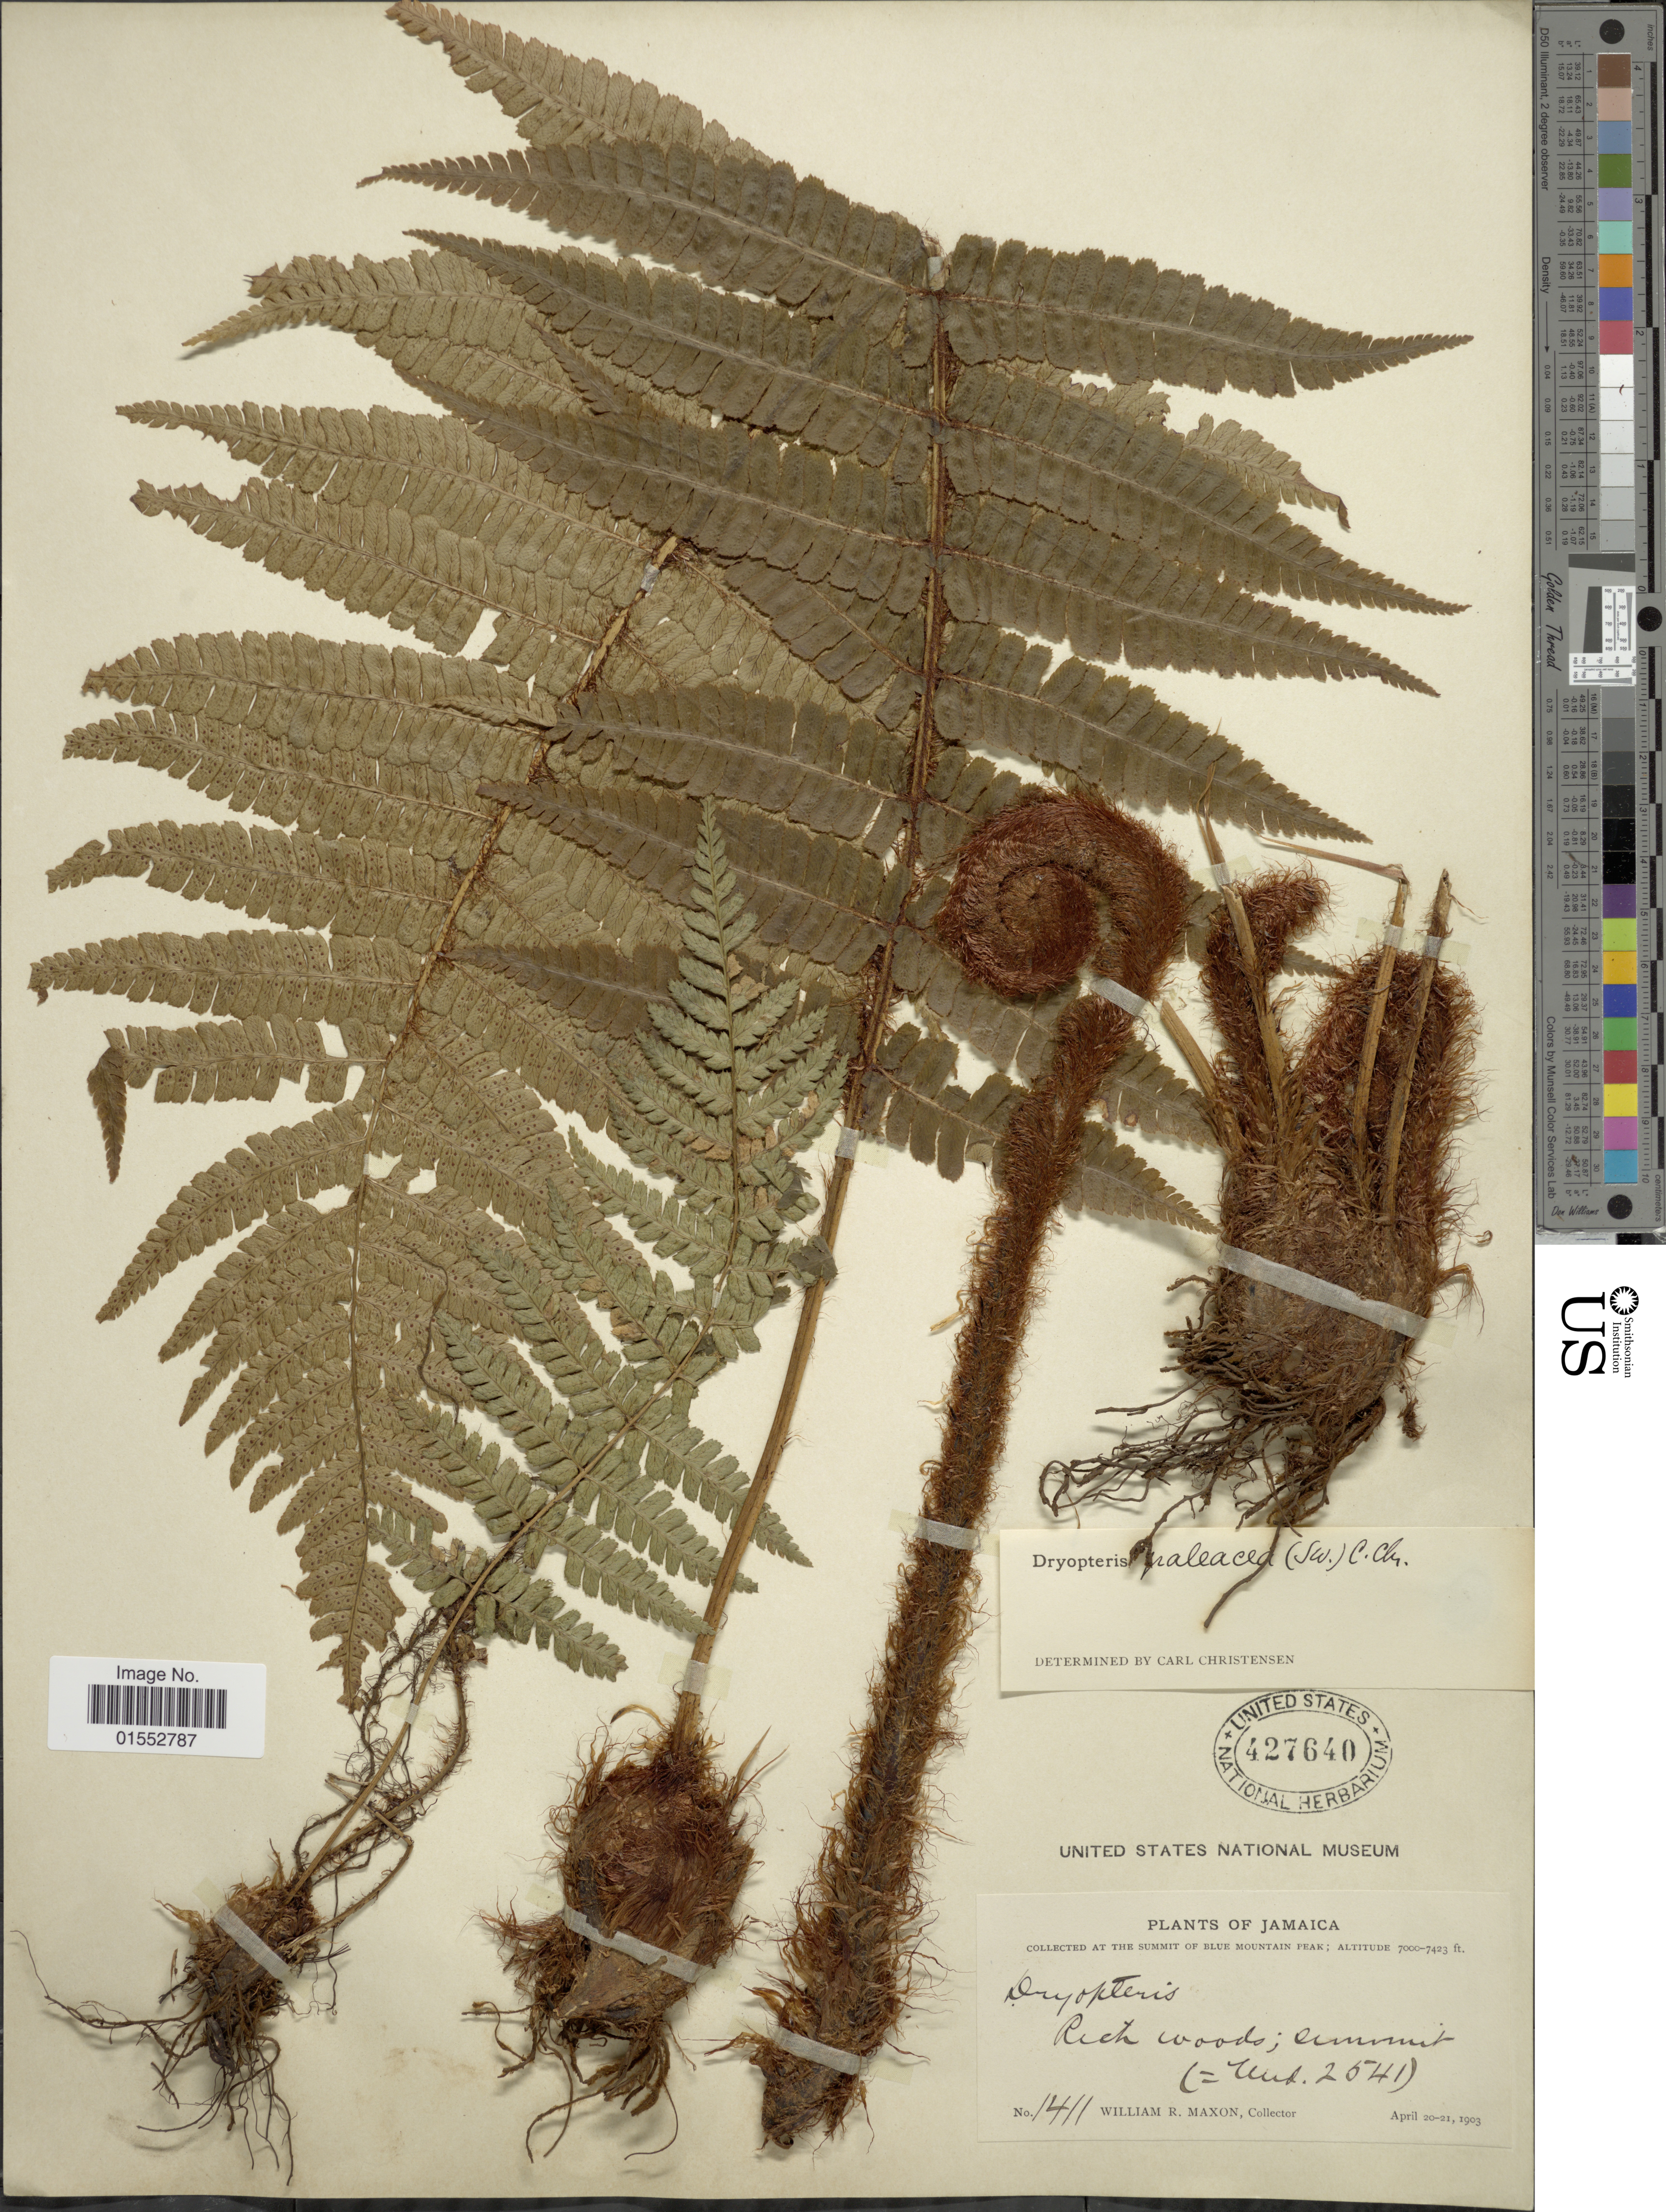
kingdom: Plantae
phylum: Tracheophyta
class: Polypodiopsida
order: Polypodiales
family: Dryopteridaceae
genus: Dryopteris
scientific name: Dryopteris wallichiana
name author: (Spreng.) Hyl.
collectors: W. R. Maxon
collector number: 1411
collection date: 1903-04-20/1903-04-21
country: Jamaica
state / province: Saint Thomas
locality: Summit of Blue Mountain Peak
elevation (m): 2134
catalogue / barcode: US 427640